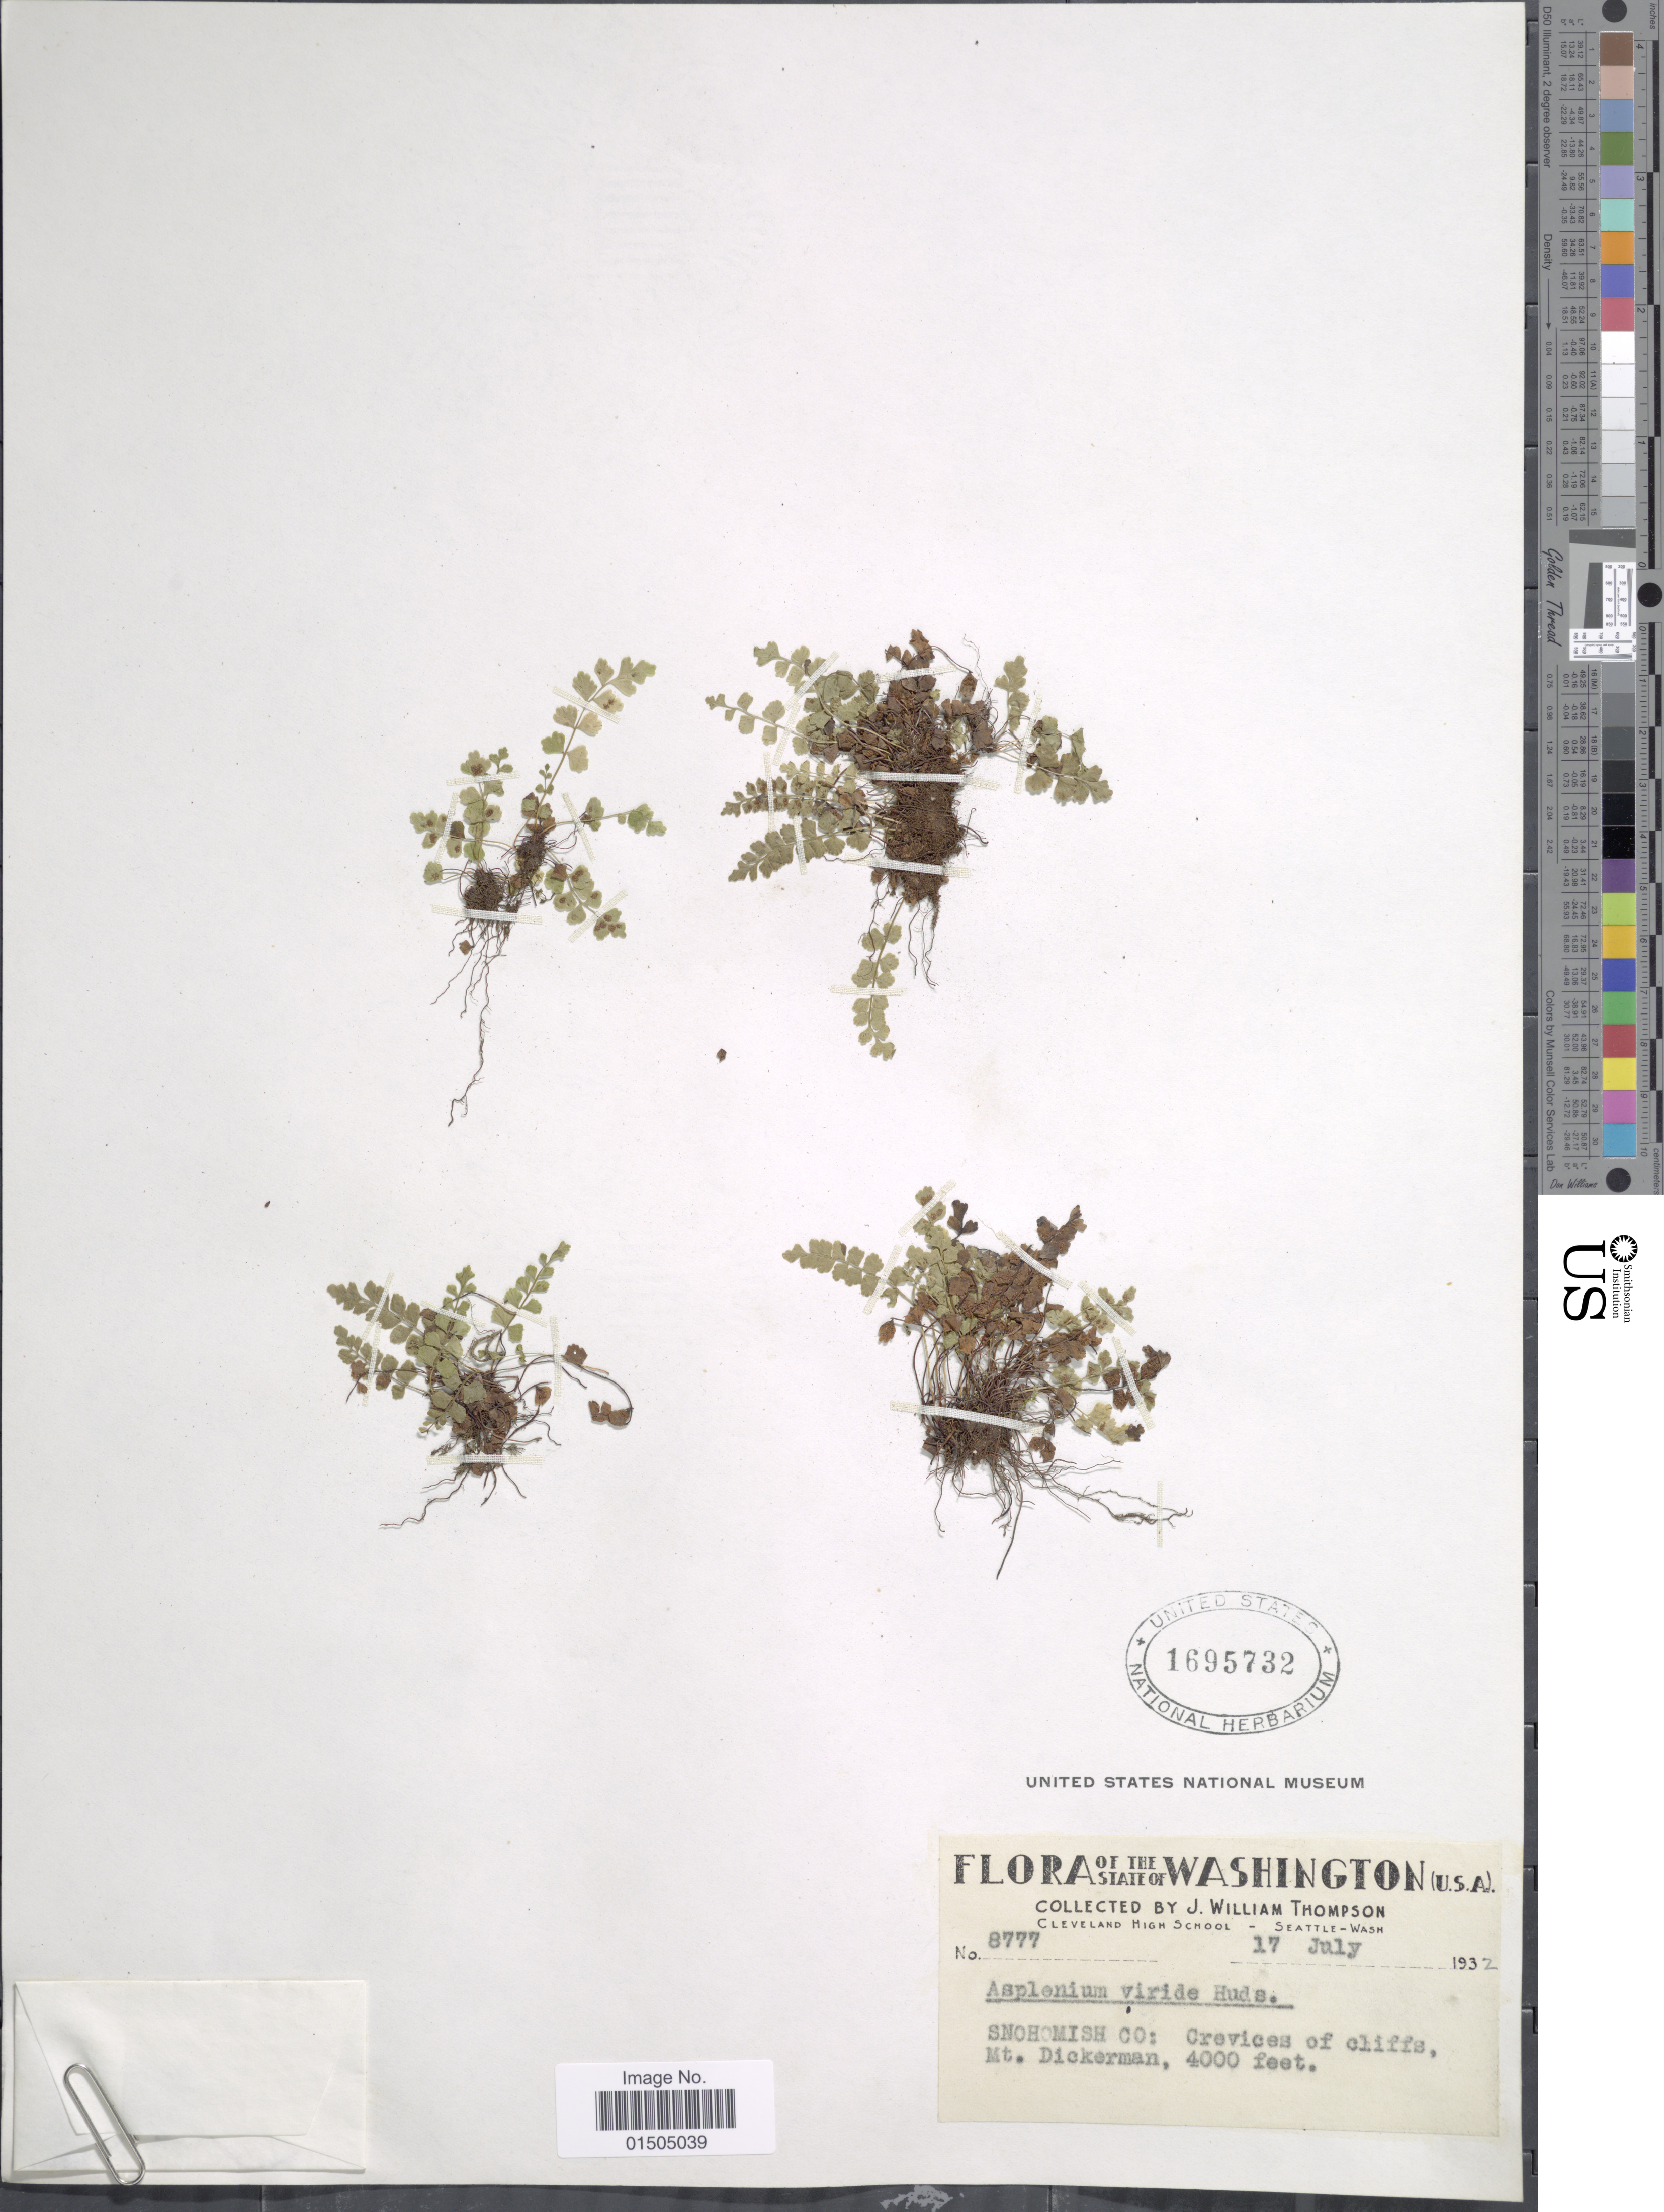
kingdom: Plantae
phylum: Tracheophyta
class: Polypodiopsida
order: Polypodiales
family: Aspleniaceae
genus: Asplenium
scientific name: Asplenium trichomanes-ramosum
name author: L.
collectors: J. W. Thompson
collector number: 8777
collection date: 1932-07-17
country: United States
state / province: Washington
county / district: Snohomish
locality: Snohomish Co: Crevices of cliffs, Mt. Dickerman.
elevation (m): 1219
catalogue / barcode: US 1695732